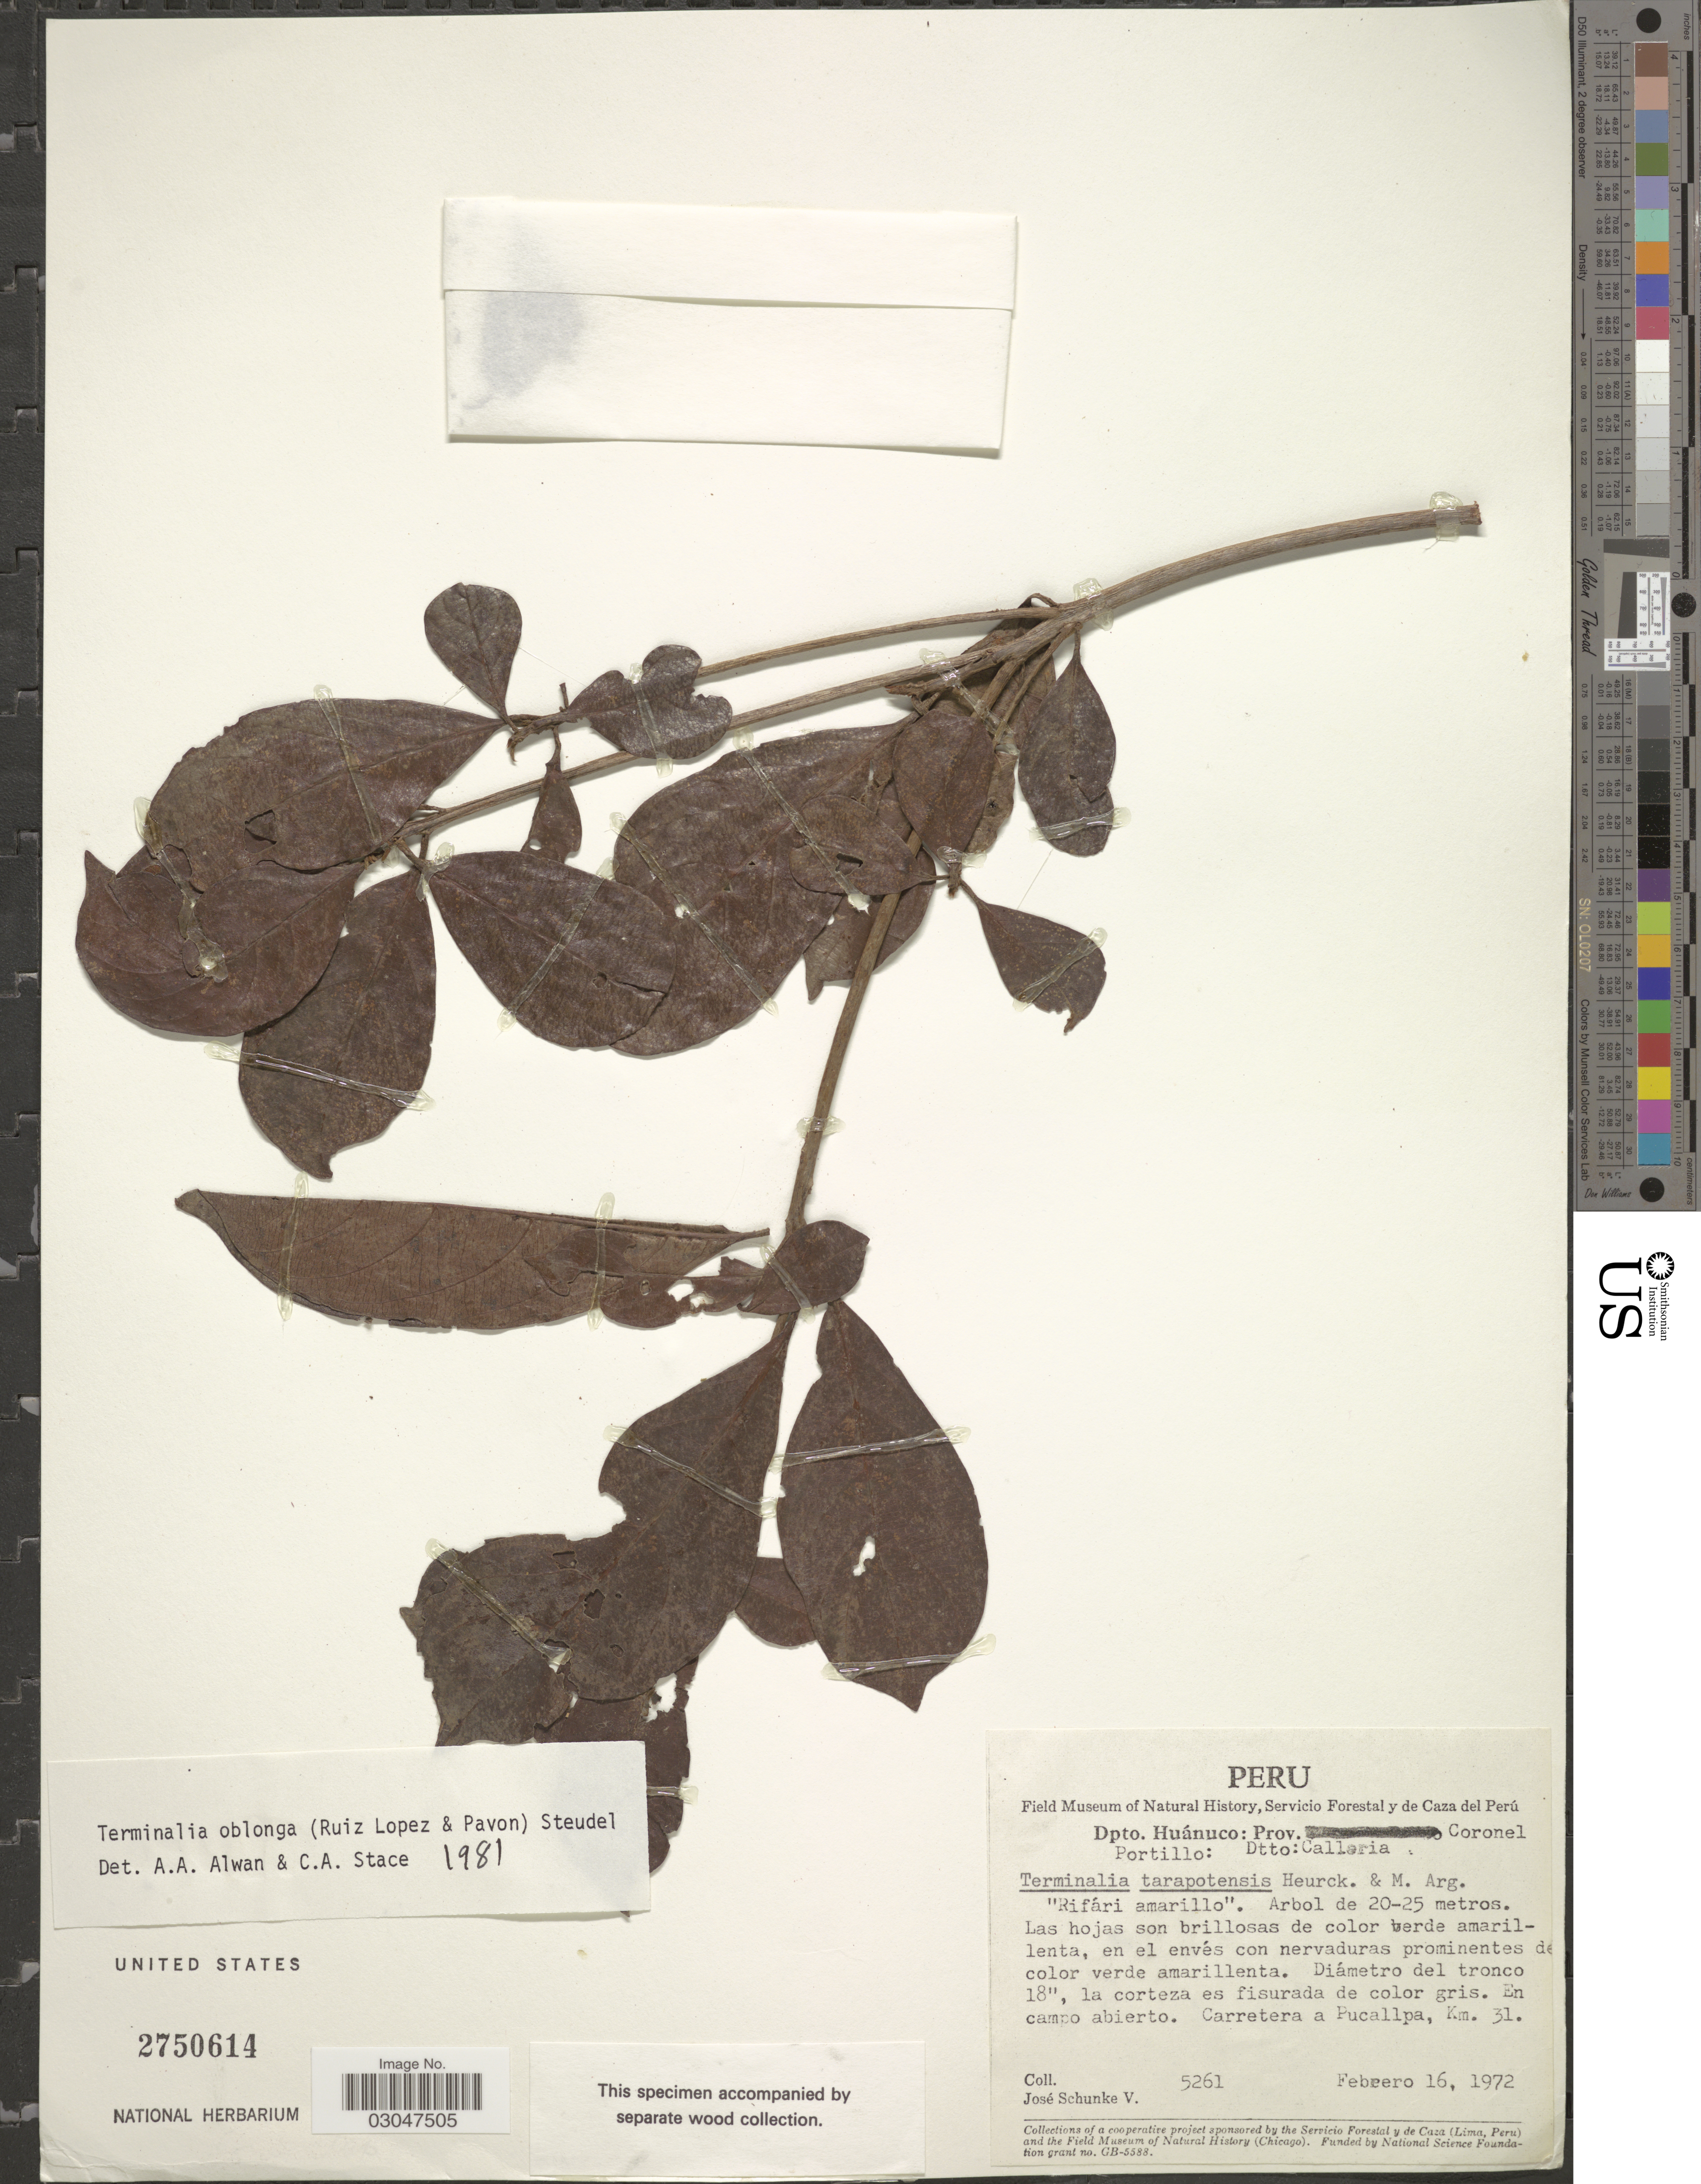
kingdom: Plantae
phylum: Tracheophyta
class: Magnoliopsida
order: Myrtales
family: Combretaceae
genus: Terminalia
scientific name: Terminalia oblonga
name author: (Ruiz & Pav.) Steud.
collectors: J. Schunke Vigo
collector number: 5261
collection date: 1972-02-16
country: Peru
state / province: Huánuco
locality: Dpto. Huánuco: Prov. Coronel Portillo: Dtto: Calleria. Carretera a Pucallpa, Km. 31.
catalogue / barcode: US 2750614